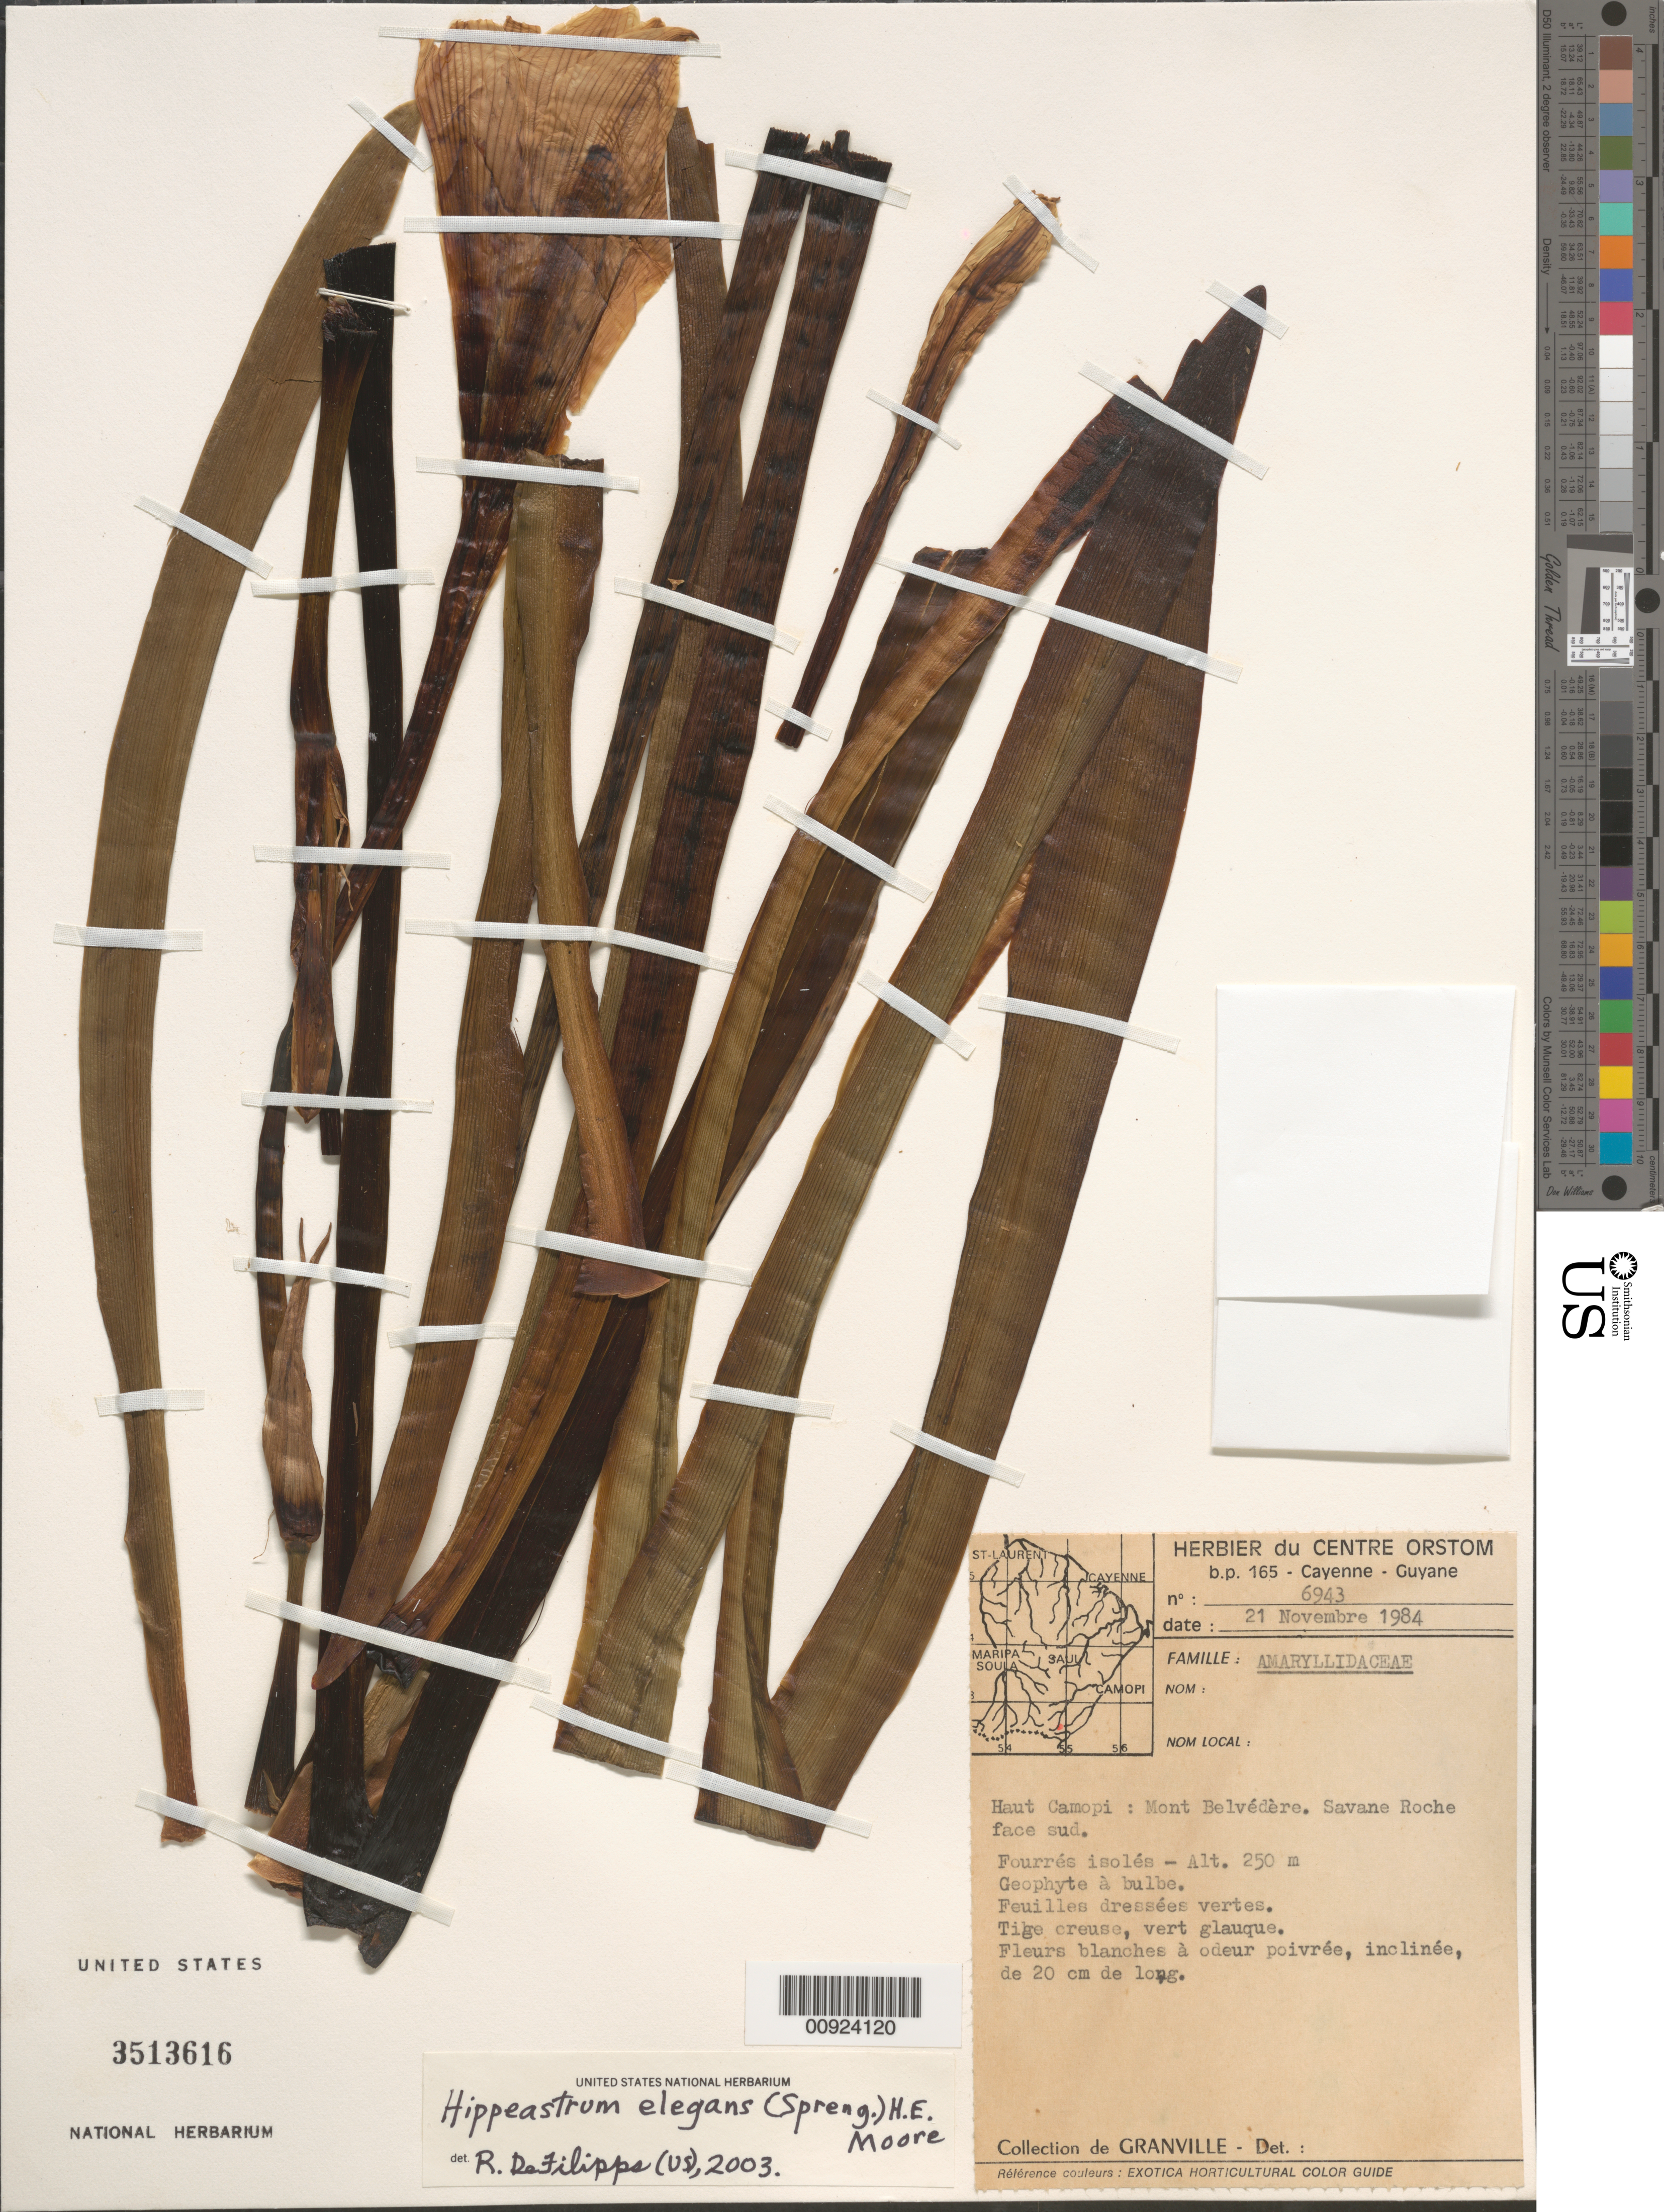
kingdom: Plantae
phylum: Tracheophyta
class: Liliopsida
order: Asparagales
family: Amaryllidaceae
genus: Hippeastrum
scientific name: Hippeastrum elegans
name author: (Spreng.) H.E. Moore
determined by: DeFilipps, R. A.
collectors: J.-J. de Granville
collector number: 6943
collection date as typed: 21-Nov-84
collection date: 1984-11-21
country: French Guiana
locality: Mont Belvédère, haute Camopi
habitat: Fourrés isolés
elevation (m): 250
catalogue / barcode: US 3513616